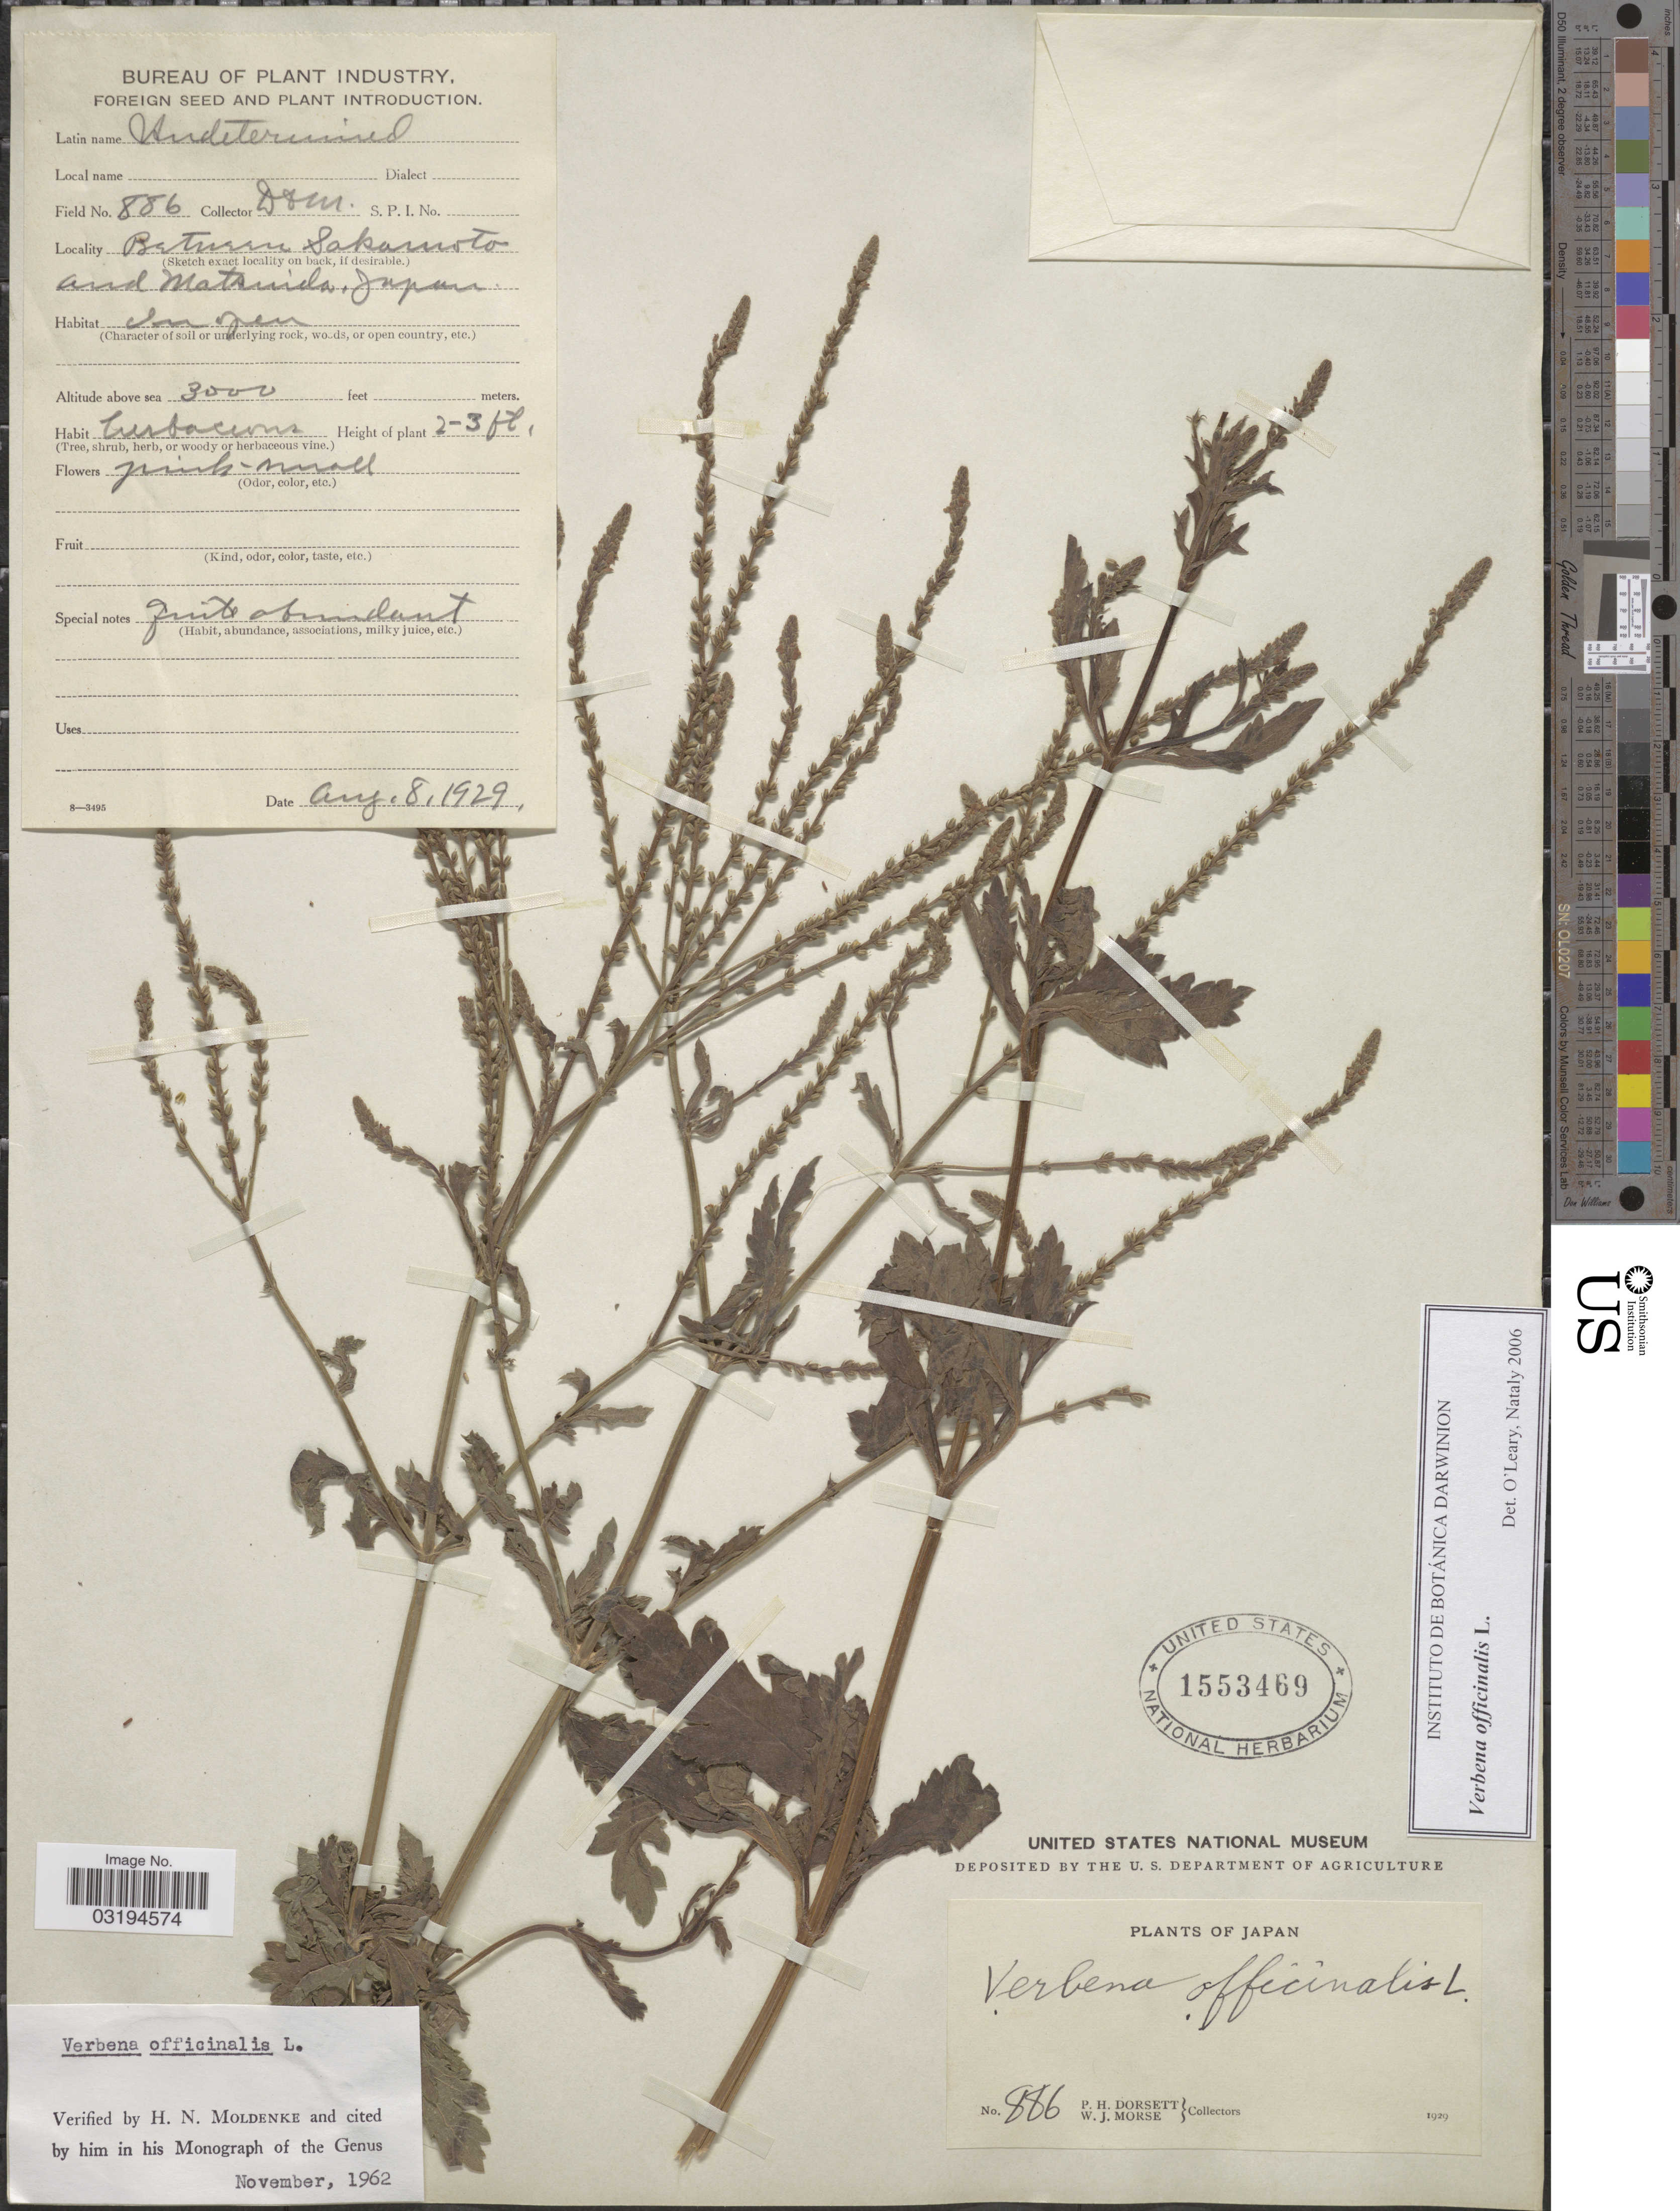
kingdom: Plantae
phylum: Tracheophyta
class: Magnoliopsida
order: Lamiales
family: Verbenaceae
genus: Verbena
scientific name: Verbena officinalis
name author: L.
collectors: P. H. Dorsett & W. J. Morse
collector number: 886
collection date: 1929-08-08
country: Japan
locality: Between Sakamoto and Matsuida.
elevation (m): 914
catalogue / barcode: US 1553469